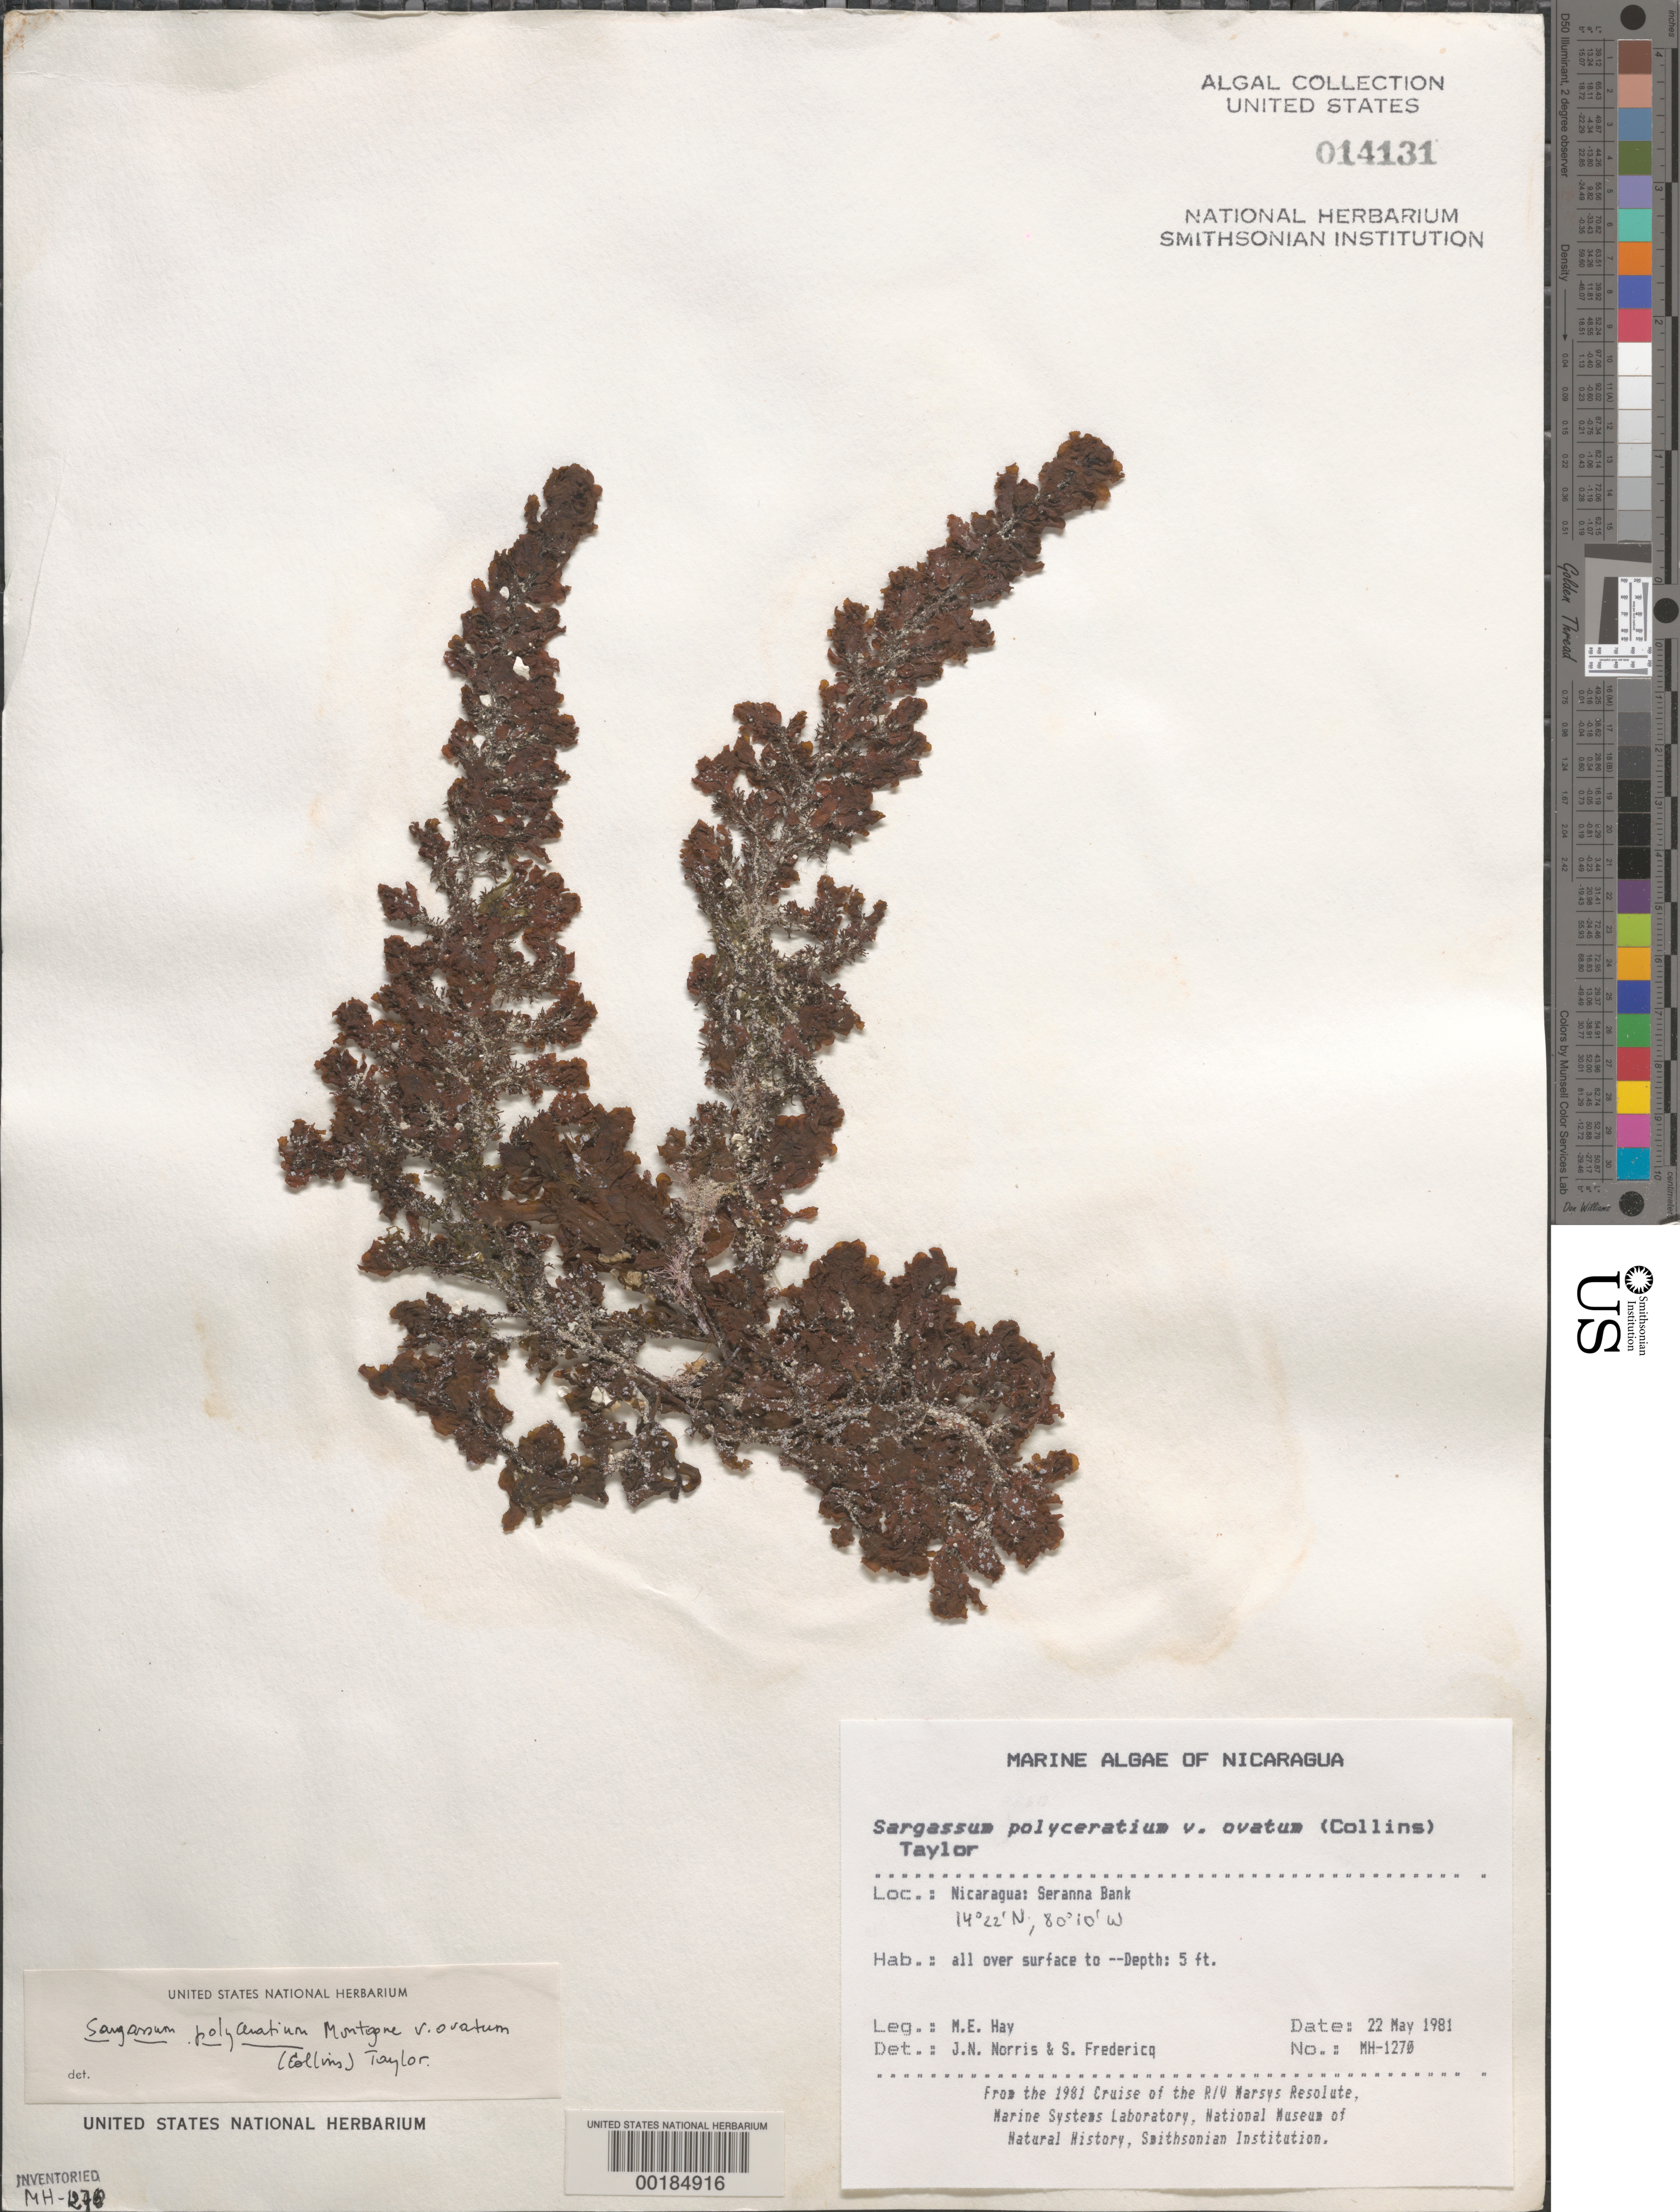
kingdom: Chromista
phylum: Ochrophyta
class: Phaeophyceae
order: Fucales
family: Sargassaceae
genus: Sargassum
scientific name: Sargassum polyceratium var. ovatum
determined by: Norris, J. N.; Fredericq, S.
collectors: M. E. Hay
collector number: MEH-1270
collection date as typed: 22 May 1981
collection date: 1981-05-22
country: Nicaragua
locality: Seranna bank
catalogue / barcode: US 14131